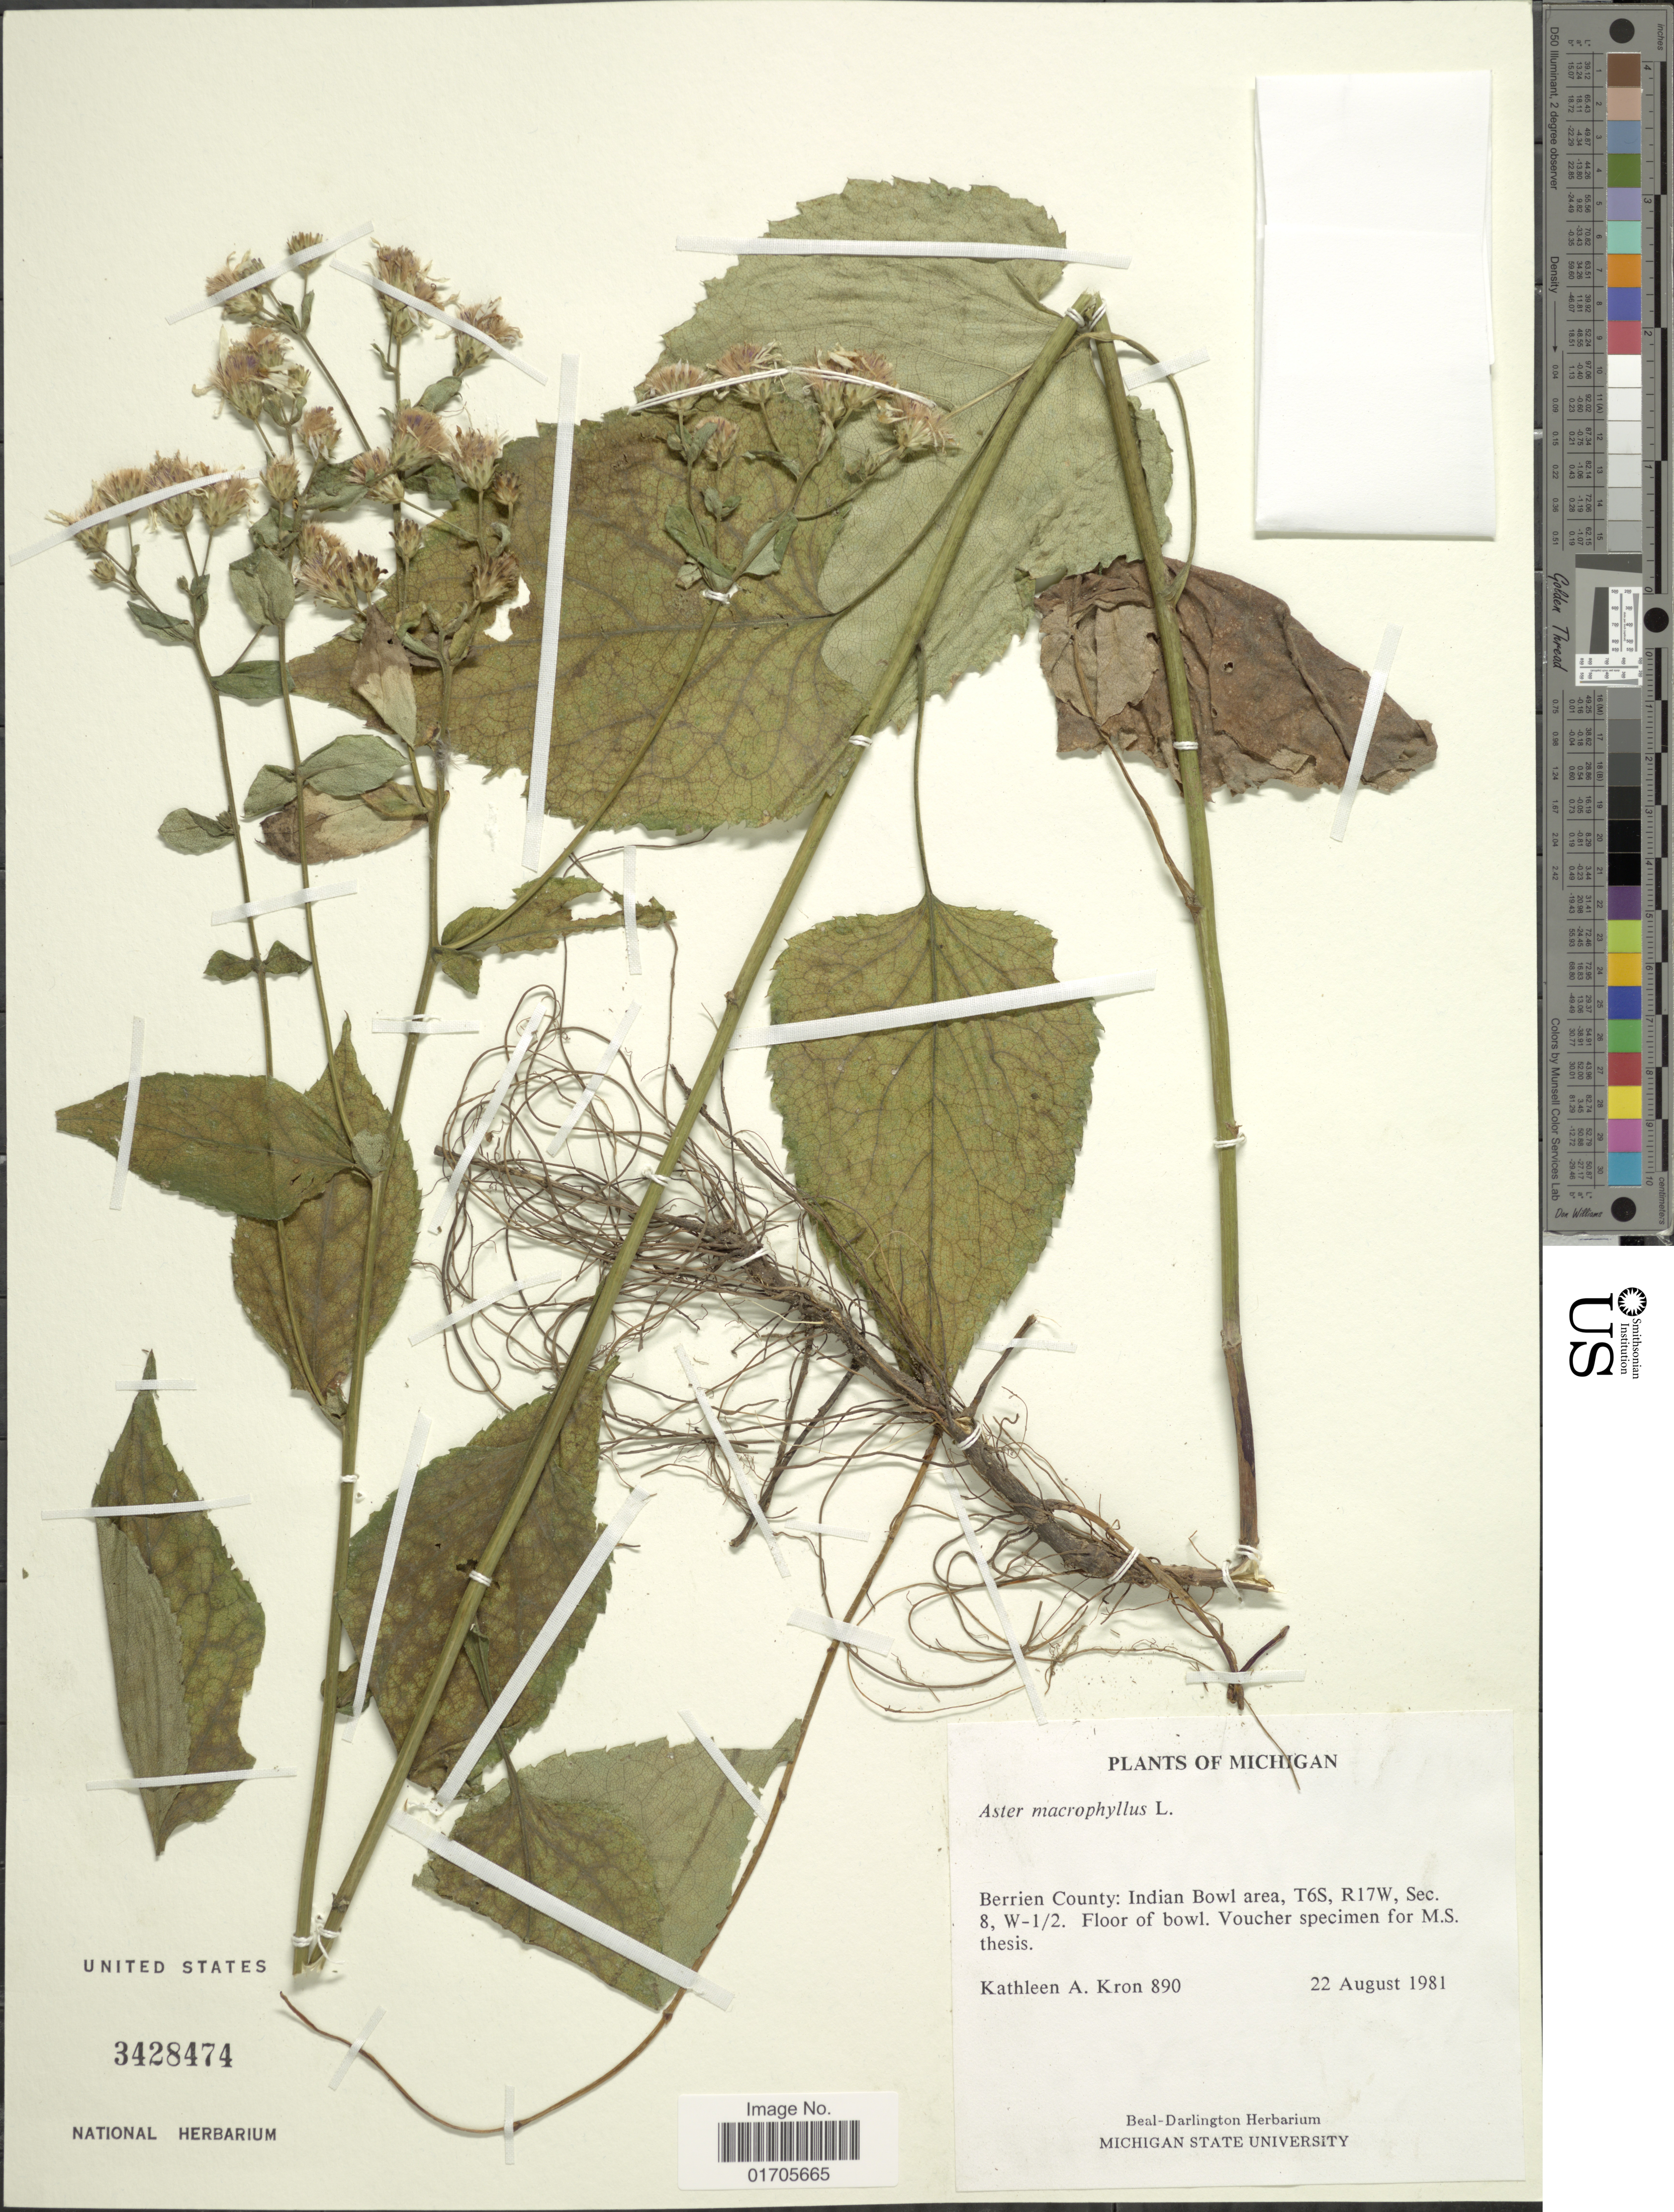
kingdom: Plantae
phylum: Tracheophyta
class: Magnoliopsida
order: Asterales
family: Asteraceae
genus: Eurybia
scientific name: Eurybia macrophylla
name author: (L.) Cass.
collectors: K. Kron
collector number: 890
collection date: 1981-08-22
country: United States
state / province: Michigan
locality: Michigan. Berrien County: Indian Bowl area, T6S, R17W, Sec. 8, W- 1/2. Floor of bowl.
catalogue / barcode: US 3428474